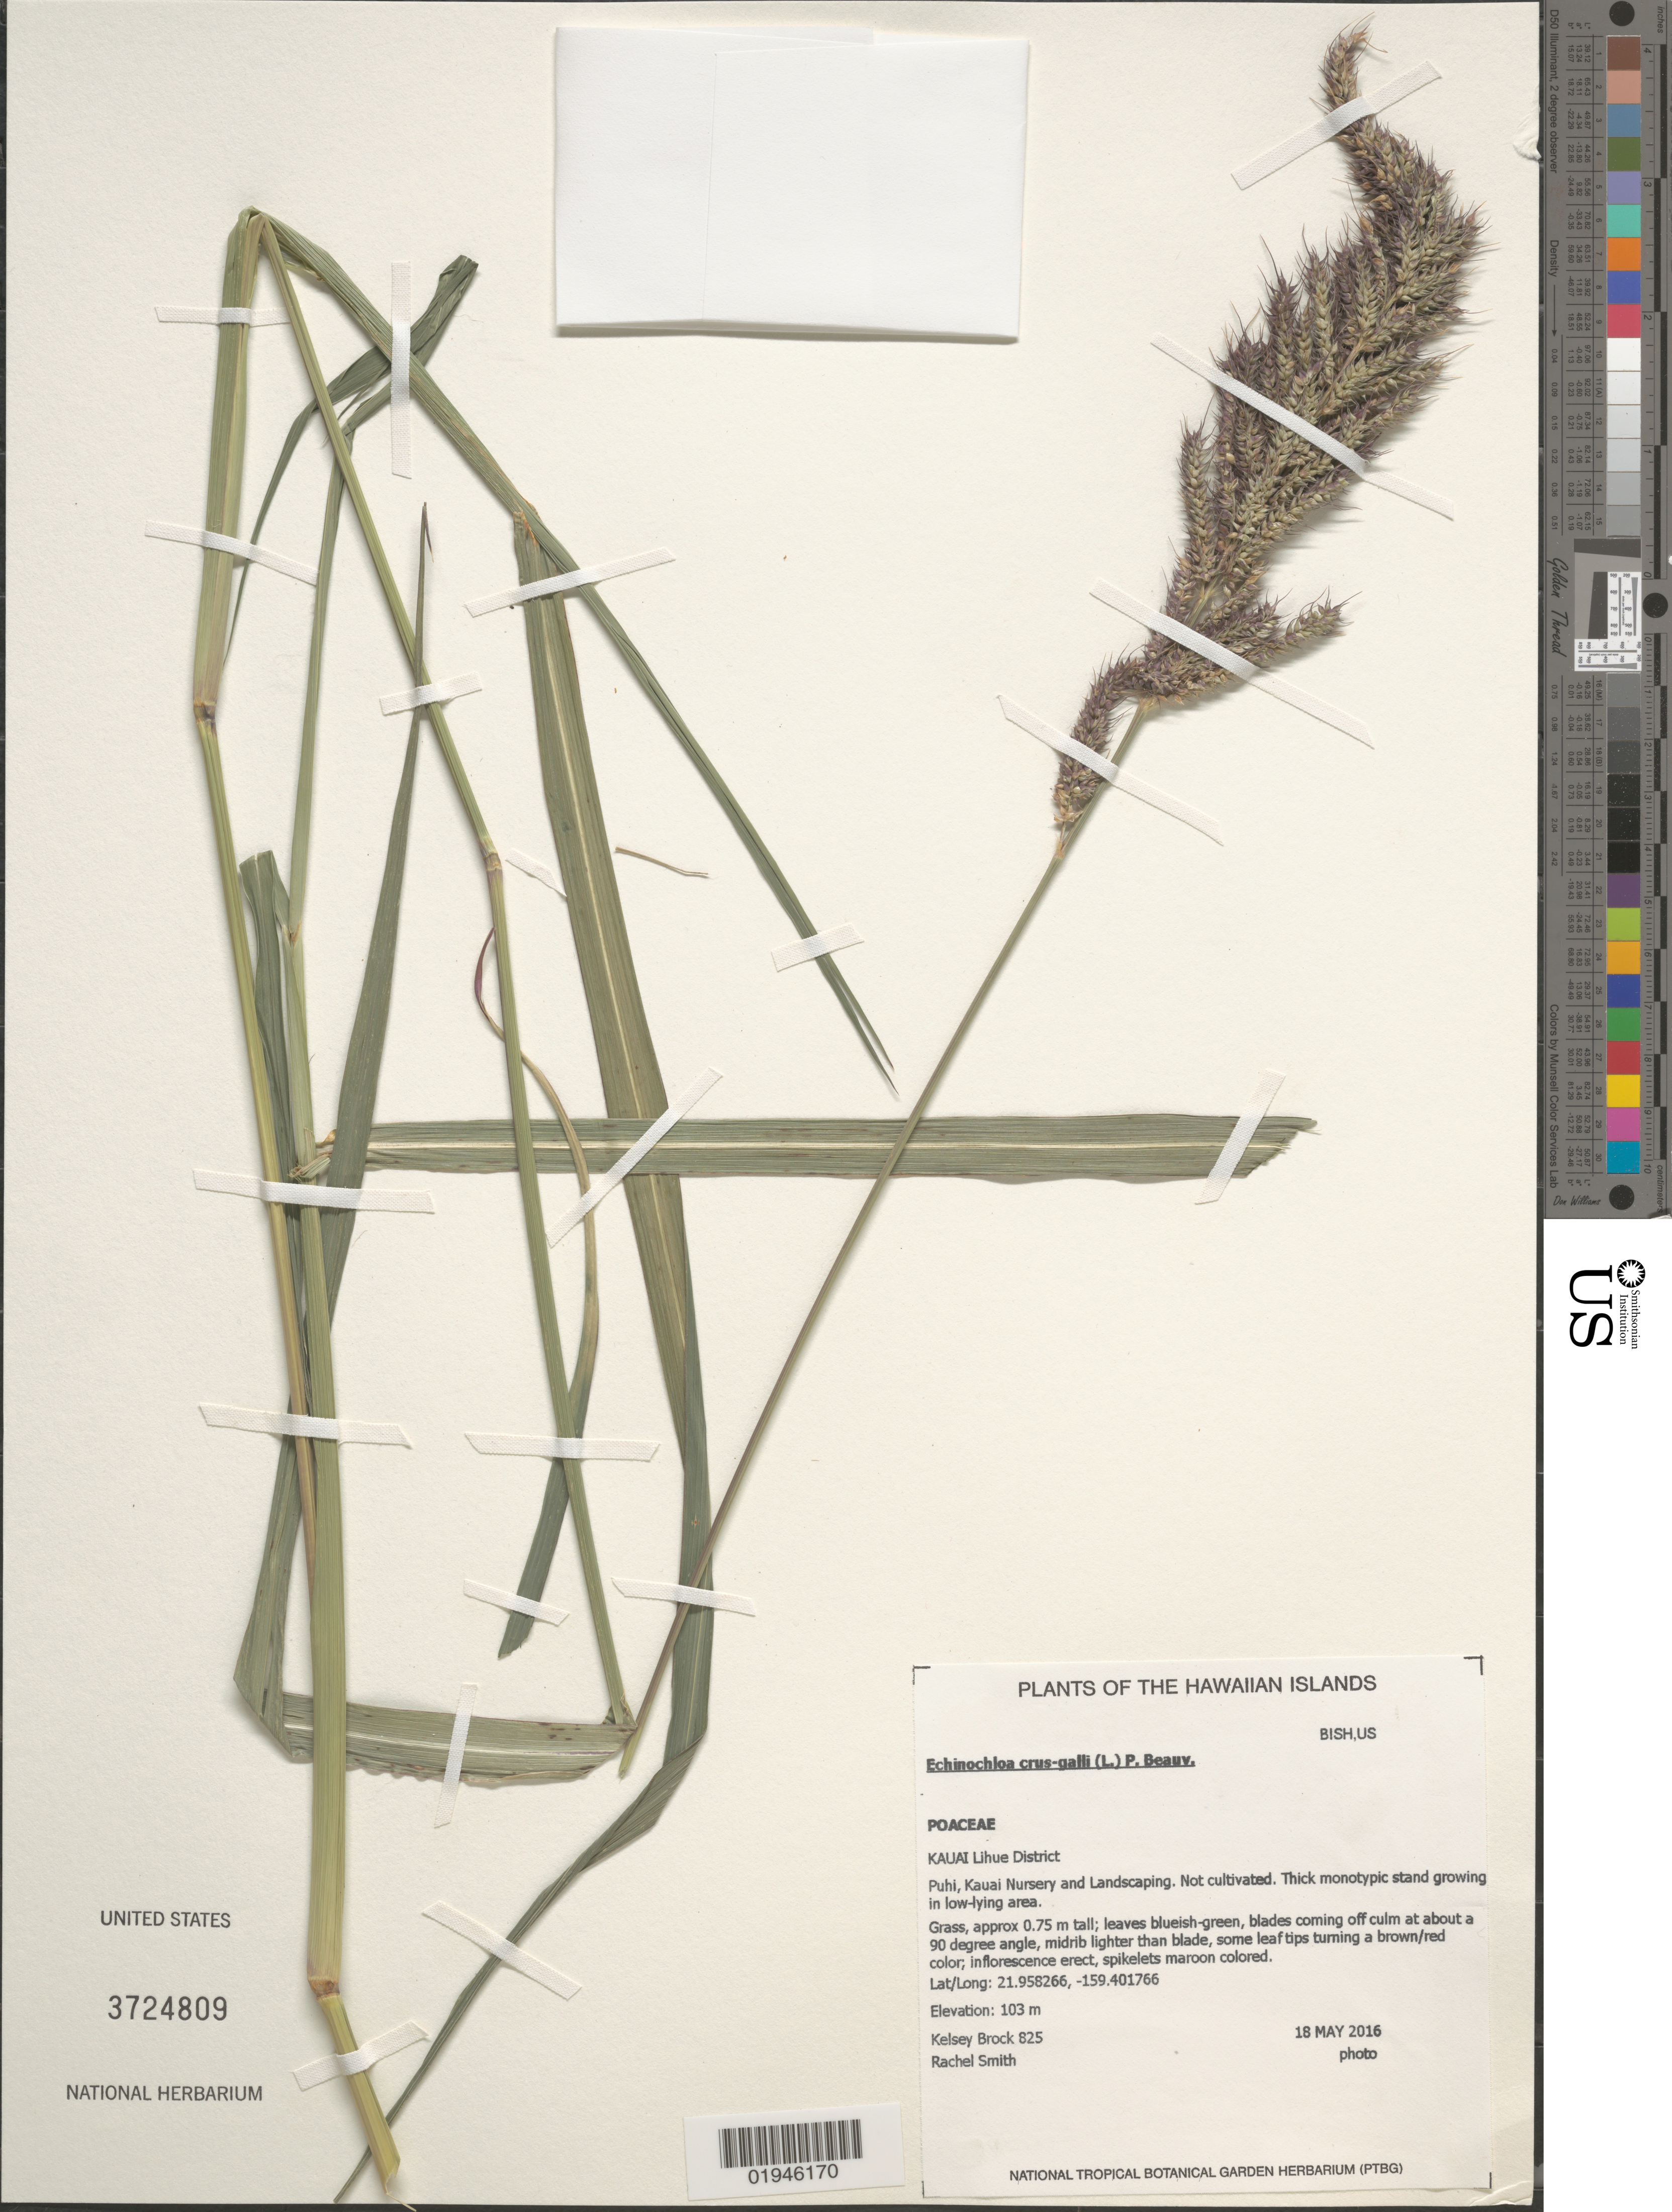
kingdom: Plantae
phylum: Tracheophyta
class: Liliopsida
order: Poales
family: Poaceae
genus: Echinochloa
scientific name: Echinochloa crus-galli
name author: (L.) P. Beauv.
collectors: K. Brock & R. Smith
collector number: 825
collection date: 2016-05-18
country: United States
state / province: Hawaii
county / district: Kauai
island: Kaua'i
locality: Lihue District, Kauai Nursery and Landscaping in Puhi.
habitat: Low-lying area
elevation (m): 103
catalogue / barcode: US 3724819